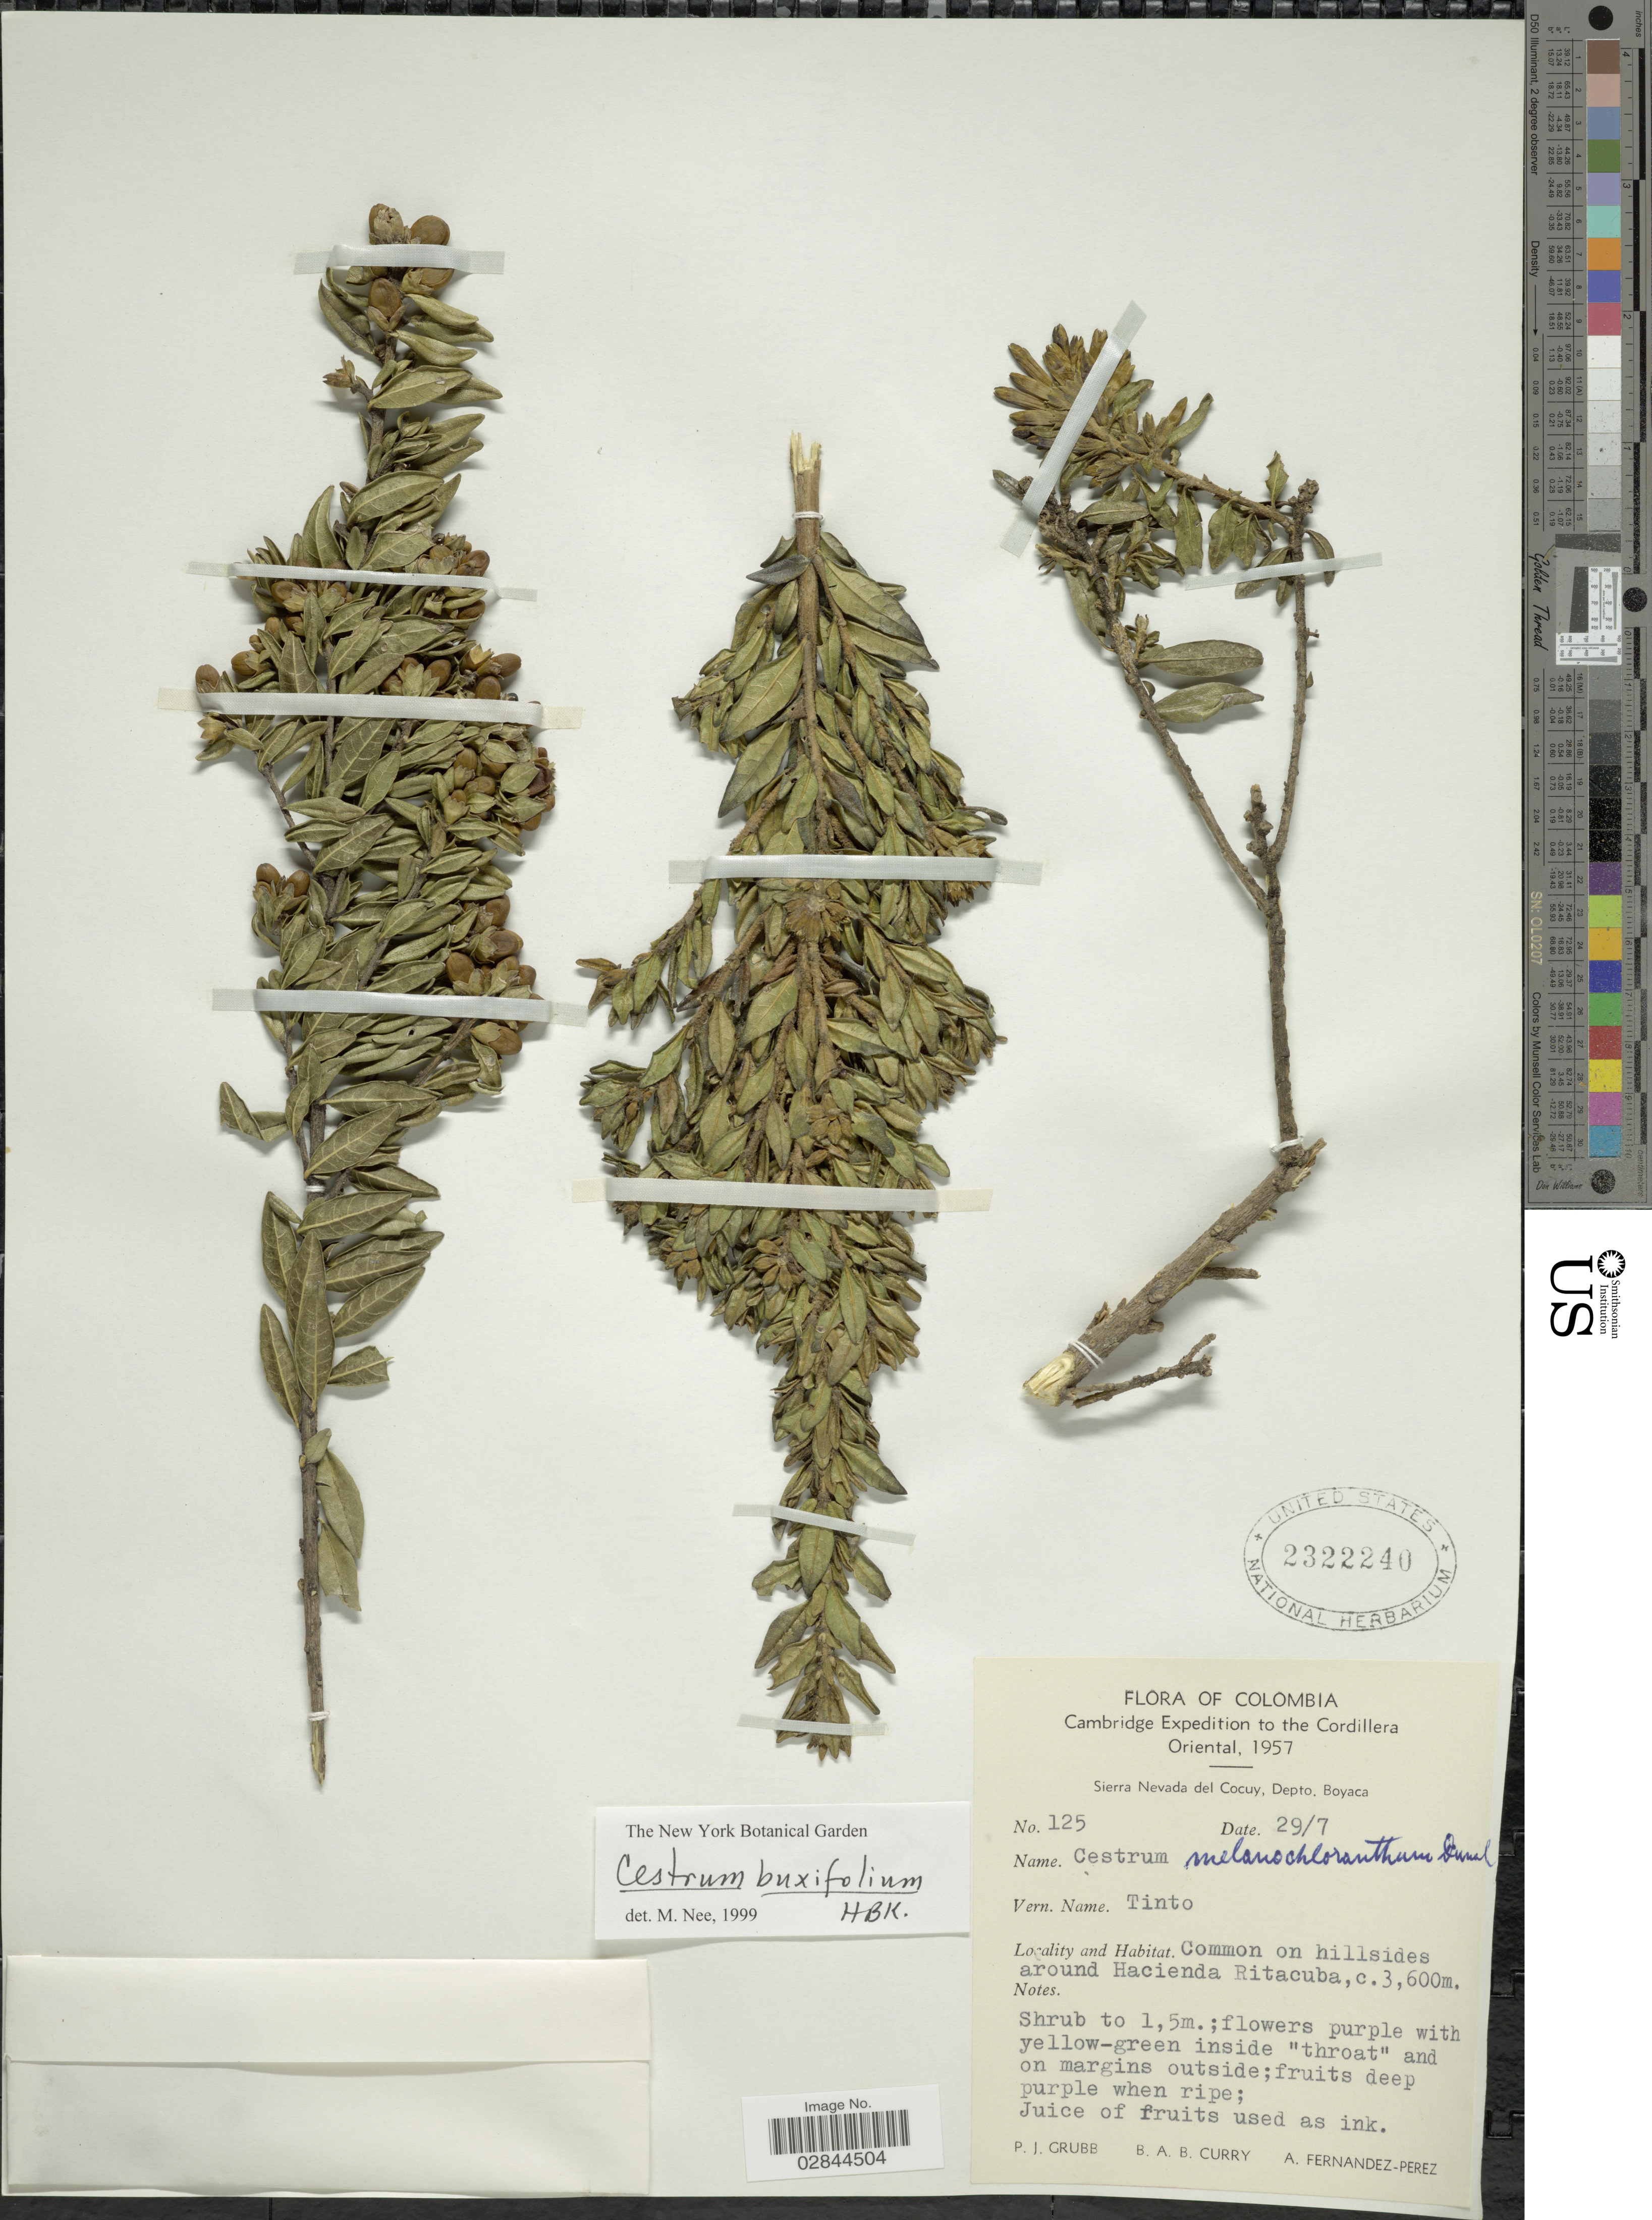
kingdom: Plantae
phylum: Tracheophyta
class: Magnoliopsida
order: Solanales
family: Solanaceae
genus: Cestrum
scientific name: Cestrum buxifolium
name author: Kunth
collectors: P. J. Grubb, B. A. B. Curry & A. Fernández-Pérez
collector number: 125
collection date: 1957-07-29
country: Colombia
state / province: Boyacá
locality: Cordillera Oriental. Sierra Nevada del Cocuy, Depto. Boyaca.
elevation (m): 3600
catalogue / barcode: US 2322240